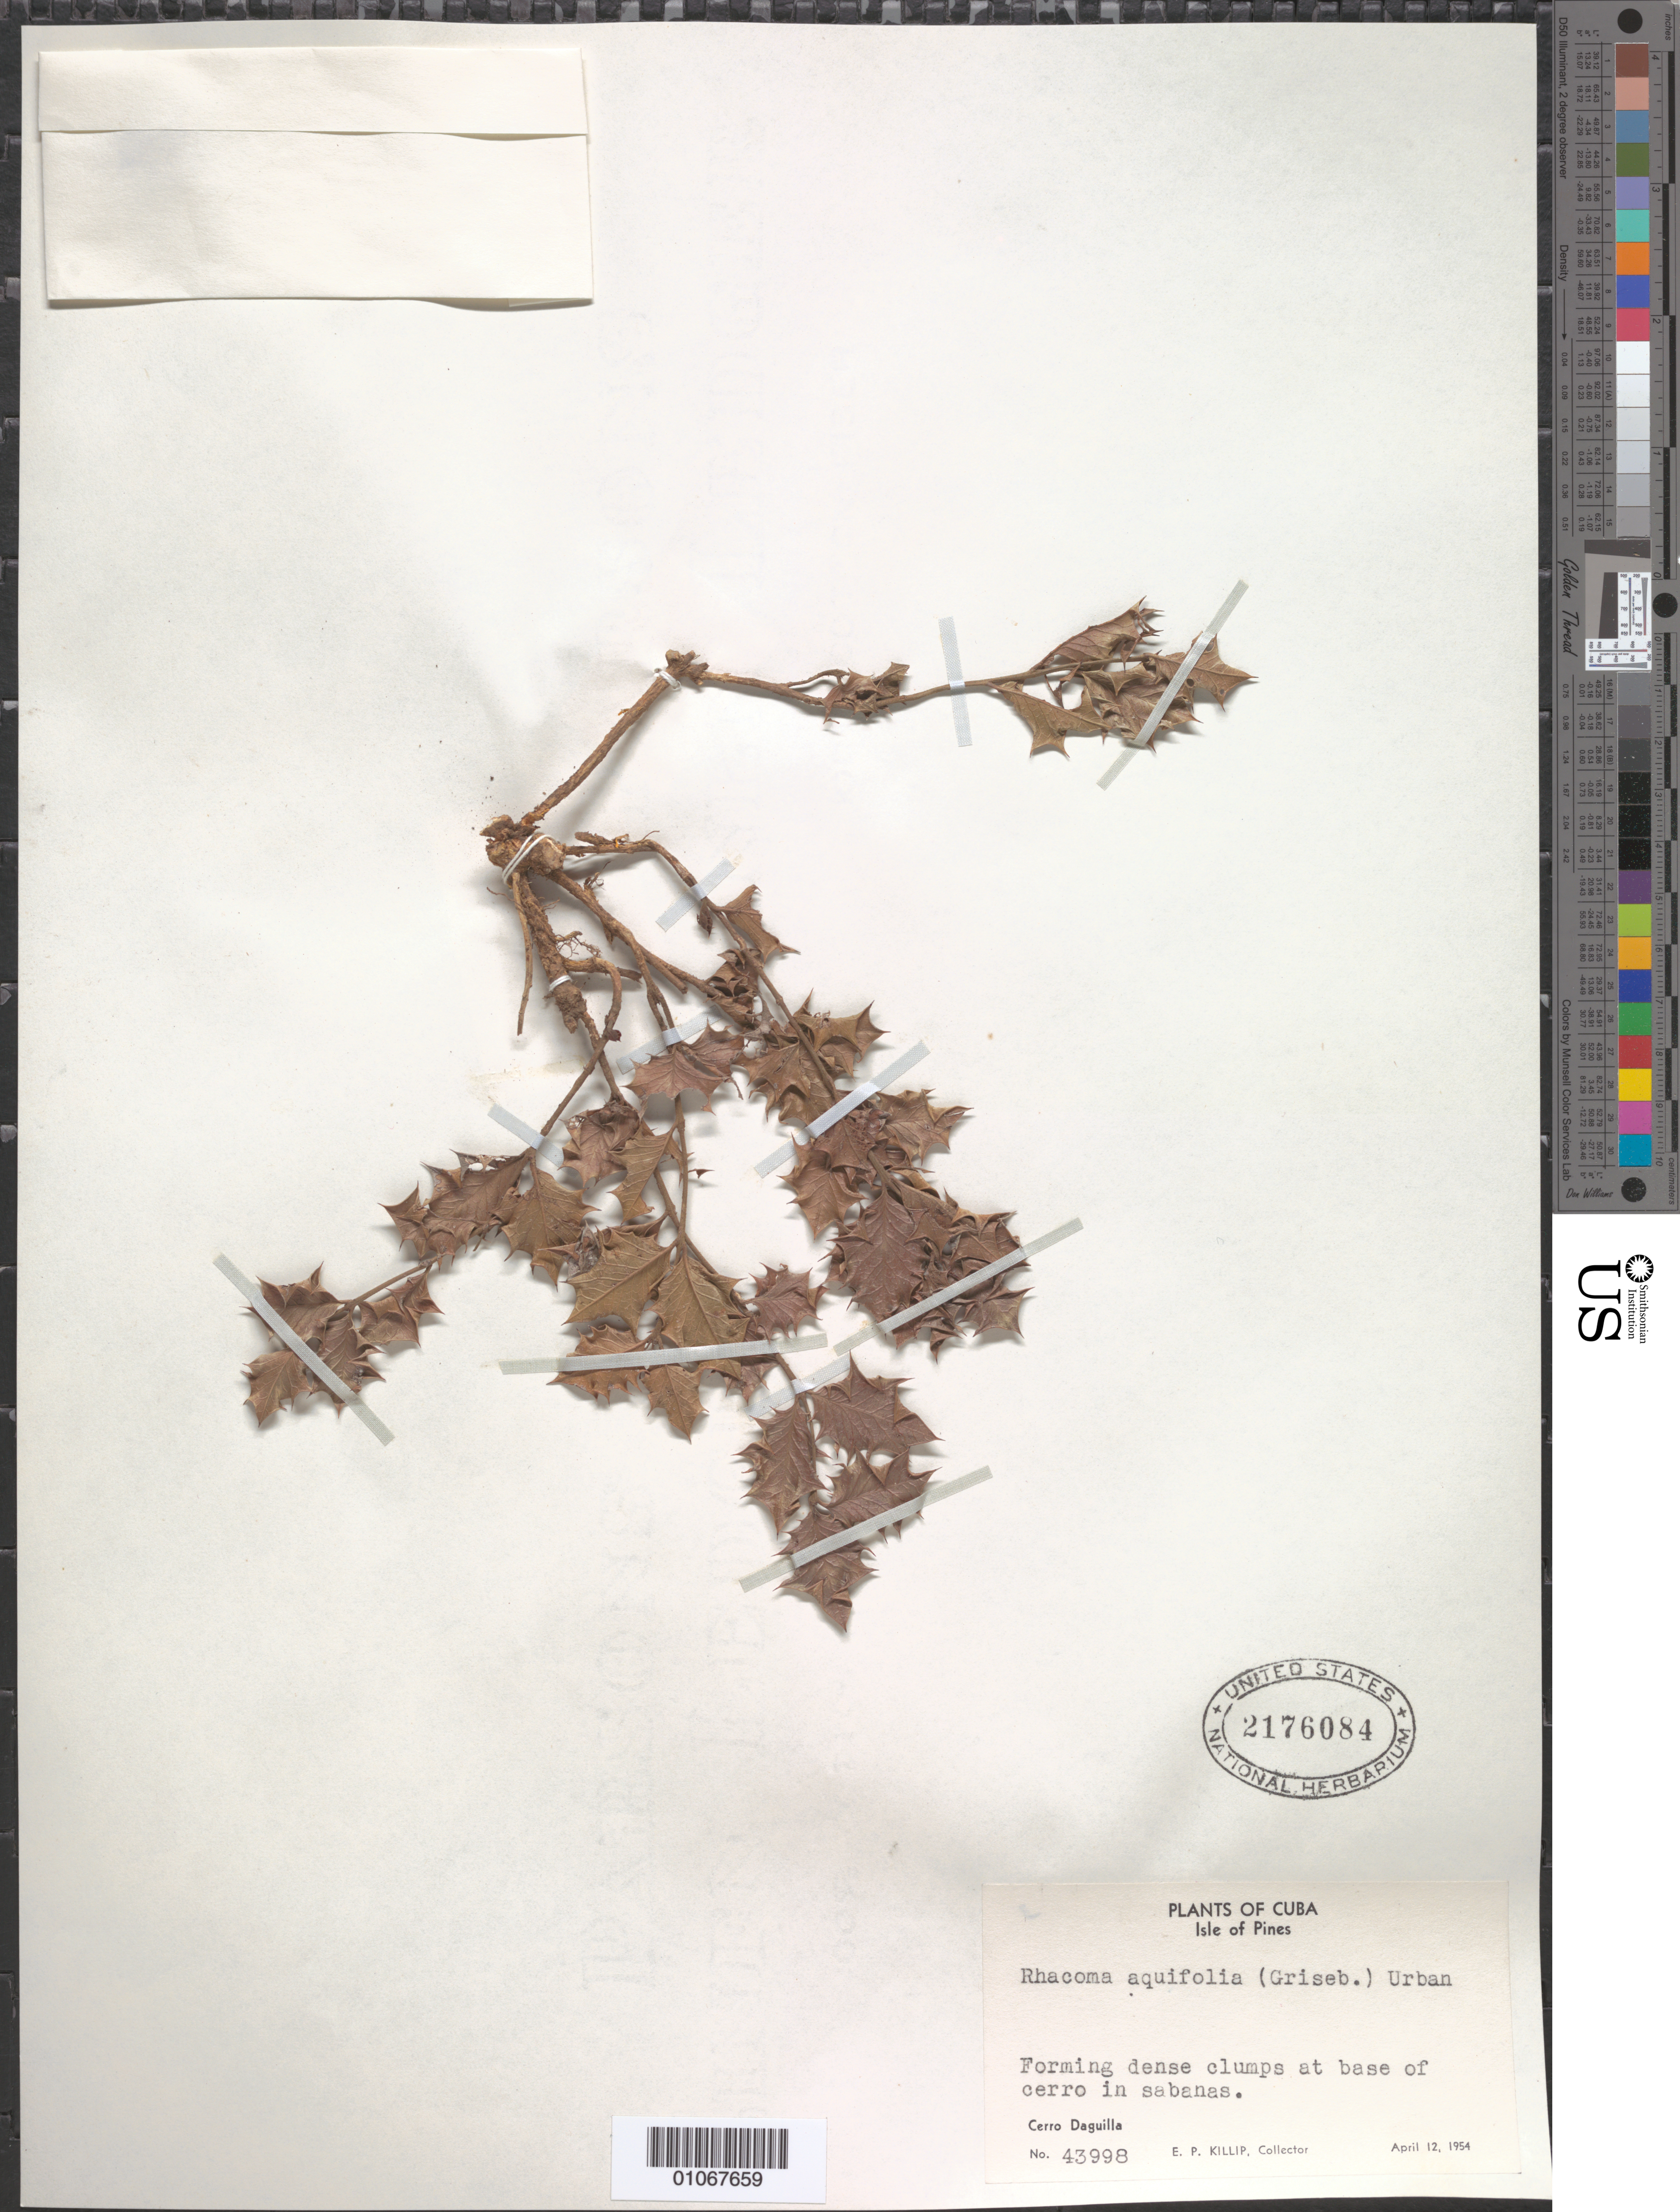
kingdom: Plantae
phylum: Tracheophyta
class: Magnoliopsida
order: Celastrales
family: Celastraceae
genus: Crossopetalum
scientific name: Crossopetalum aquifolium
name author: (Griseb.) Hitchc.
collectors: E. P. Killip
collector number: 43998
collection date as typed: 12 Apr 1954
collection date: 1954-04-12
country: Cuba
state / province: Isla de La Juventud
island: Isla de la Juventud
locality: Forming dende clumps at base of cerro in sabannas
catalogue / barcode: US 2176084